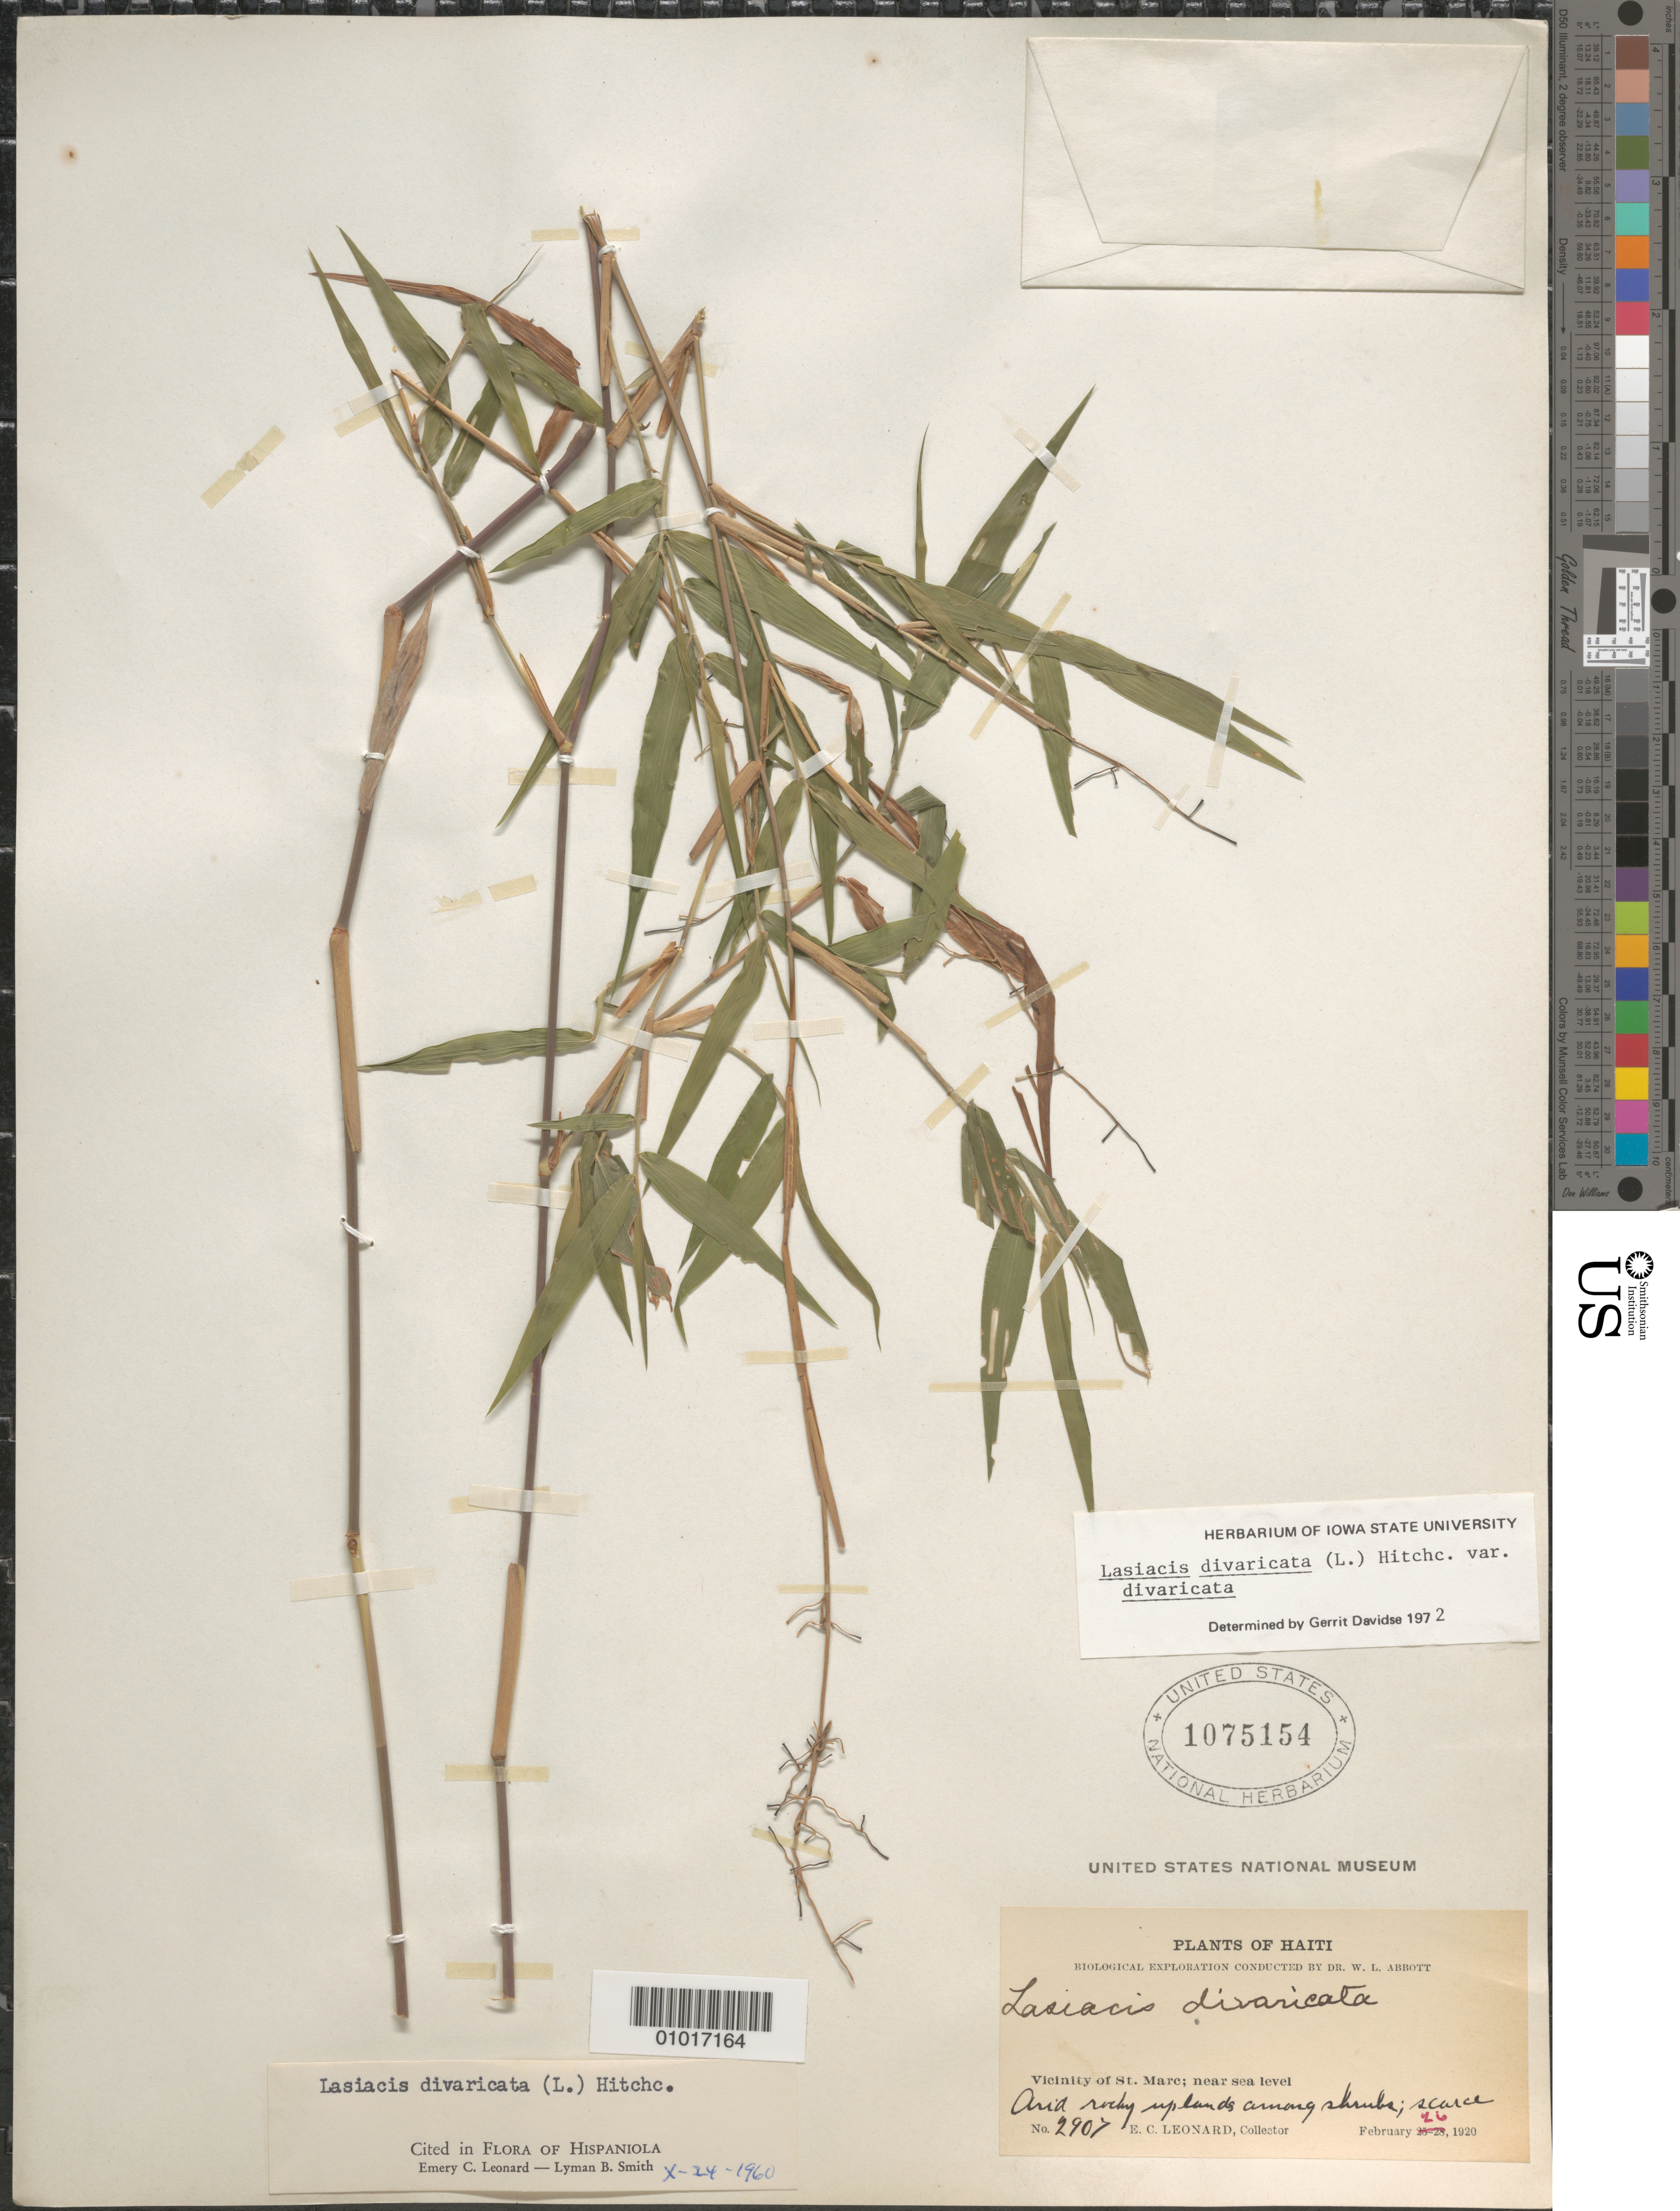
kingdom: Plantae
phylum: Tracheophyta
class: Liliopsida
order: Poales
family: Poaceae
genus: Lasiacis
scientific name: Lasiacis divaricata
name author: (L.) Hitchc.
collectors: E. C. Leonard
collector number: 2907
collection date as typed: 26 Feb 1920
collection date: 1920-02-26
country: Haiti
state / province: Artibonite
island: Hispaniola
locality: Vicinity of St. Marc;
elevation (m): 0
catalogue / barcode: US 1075154